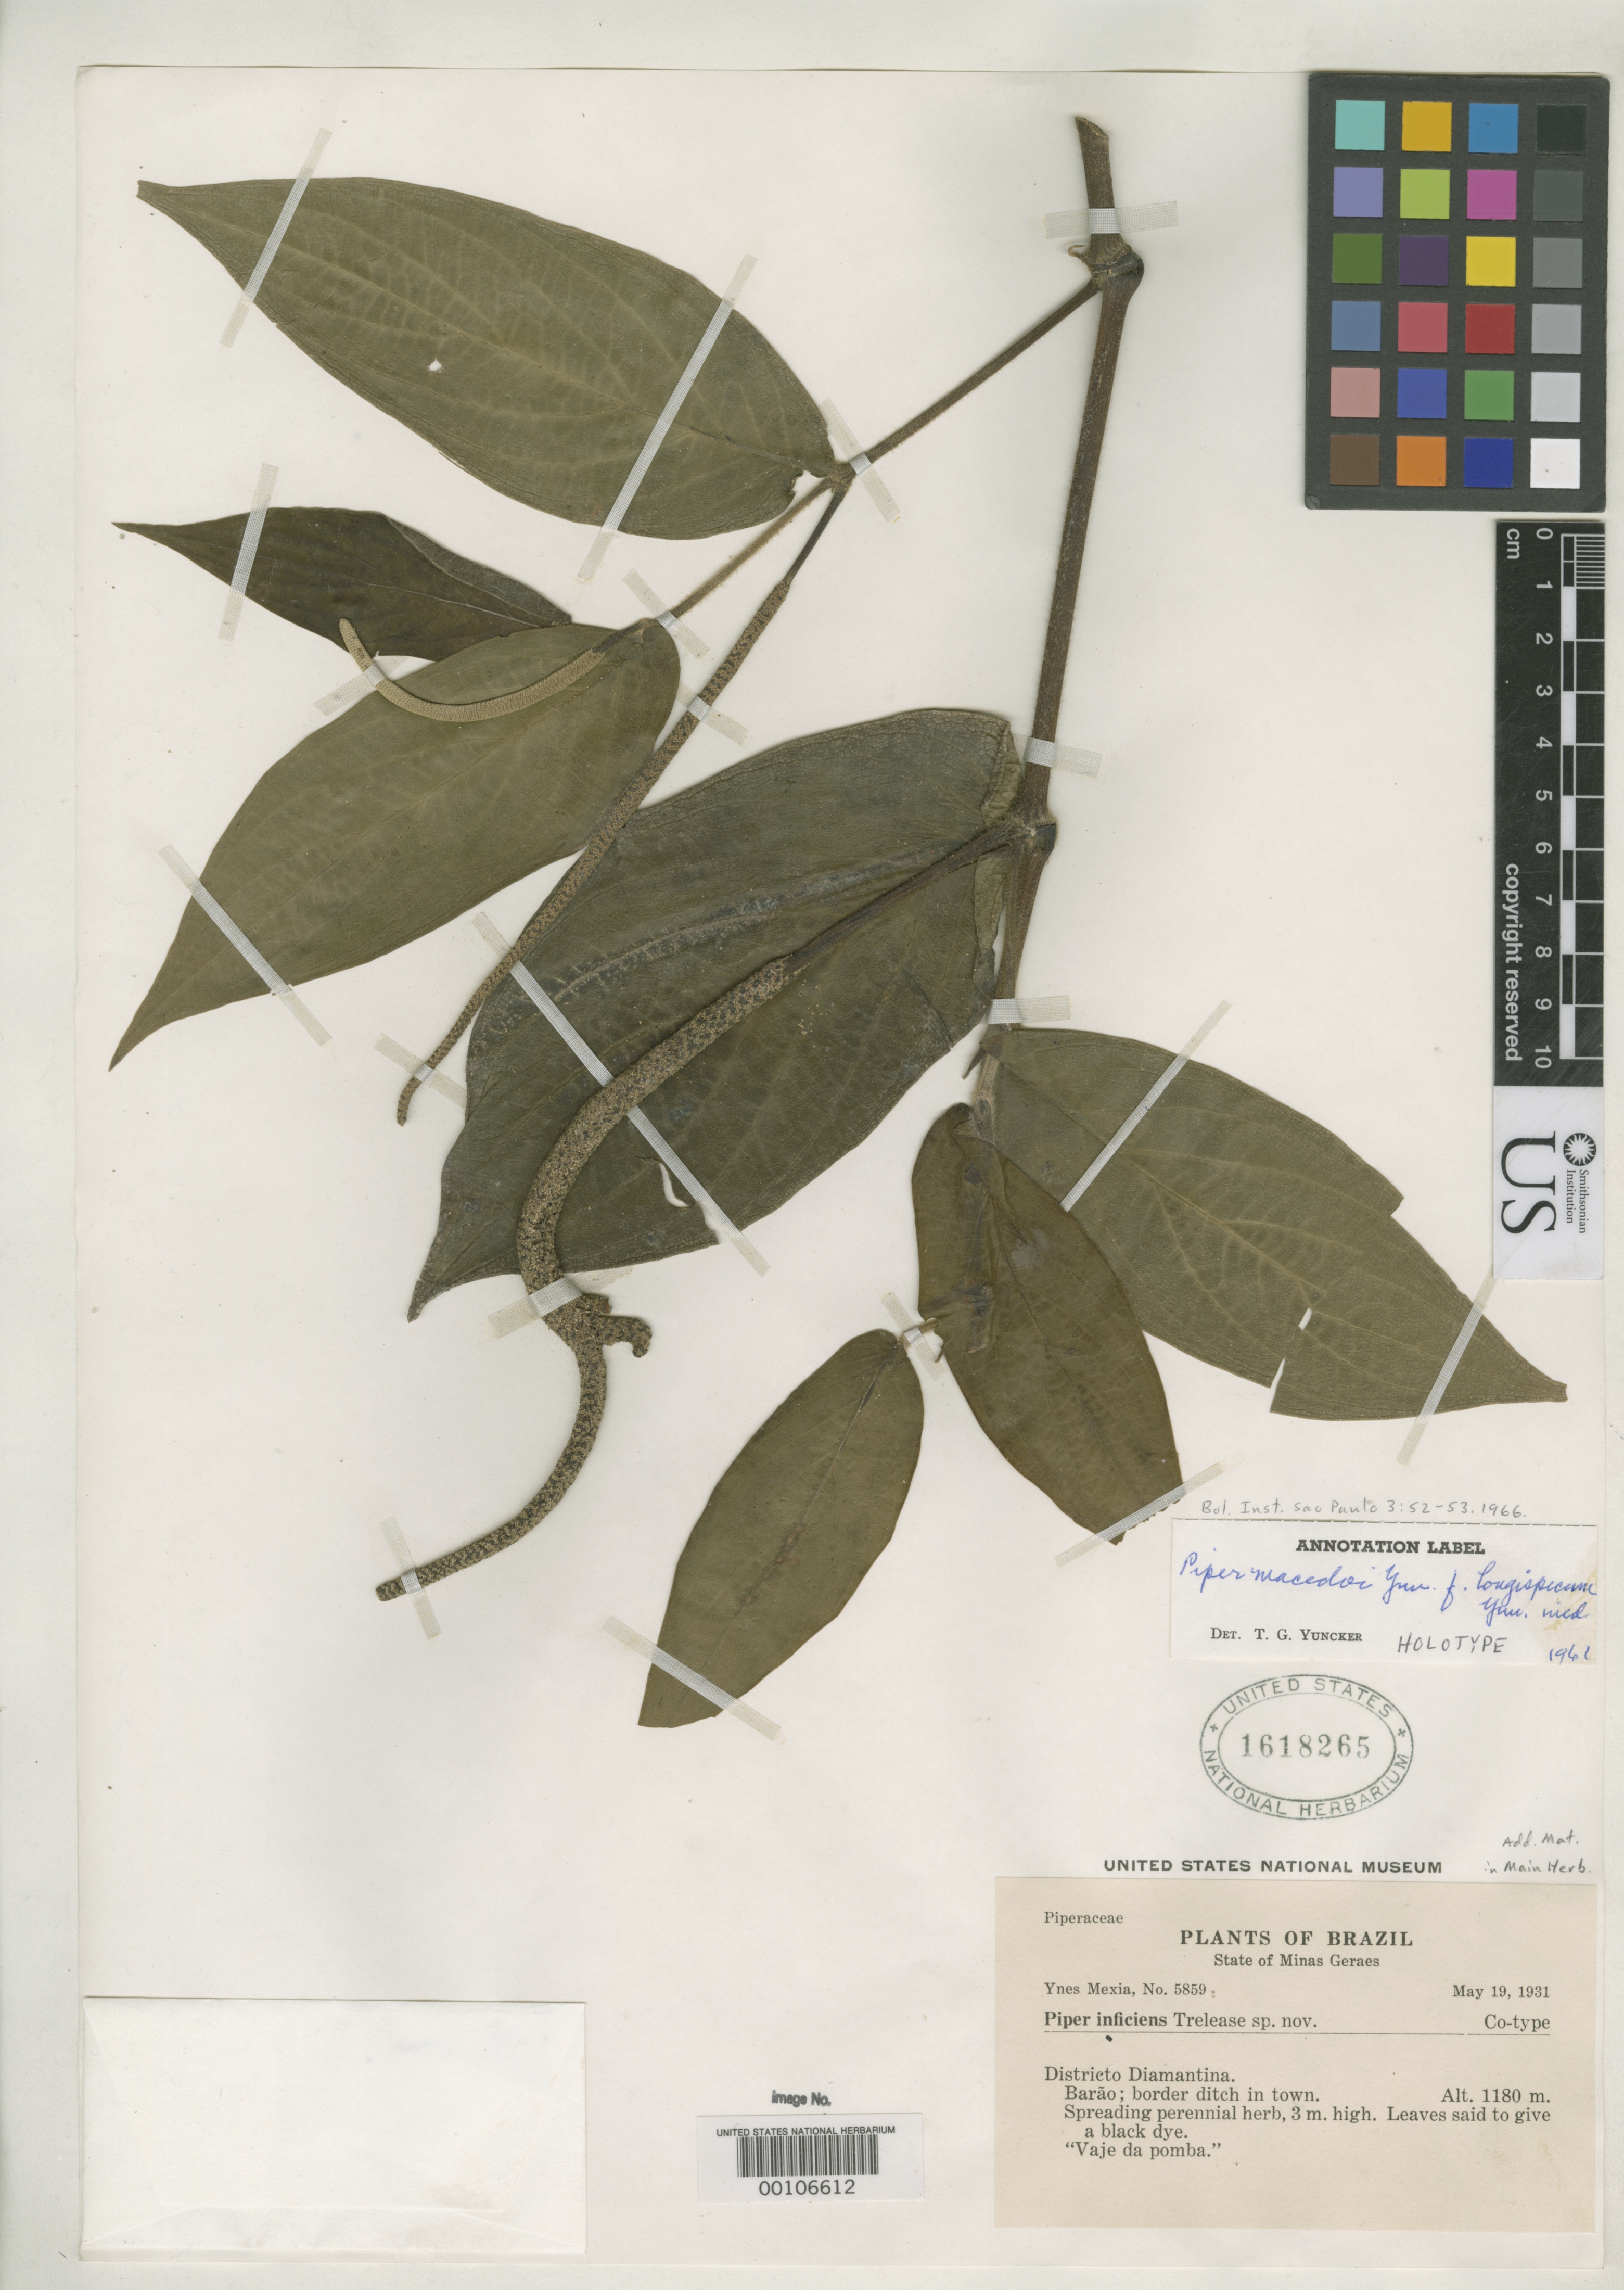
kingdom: Plantae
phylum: Tracheophyta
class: Magnoliopsida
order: Piperales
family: Piperaceae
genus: Piper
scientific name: Piper macedoi f. longispicum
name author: Yunck.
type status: Holotype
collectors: Y. Mexia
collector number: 5859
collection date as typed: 19 May 1931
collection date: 1931-05-19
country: Brazil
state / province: Minas Gerais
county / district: Diamantina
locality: Barao.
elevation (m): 1180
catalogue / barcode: US 1618265